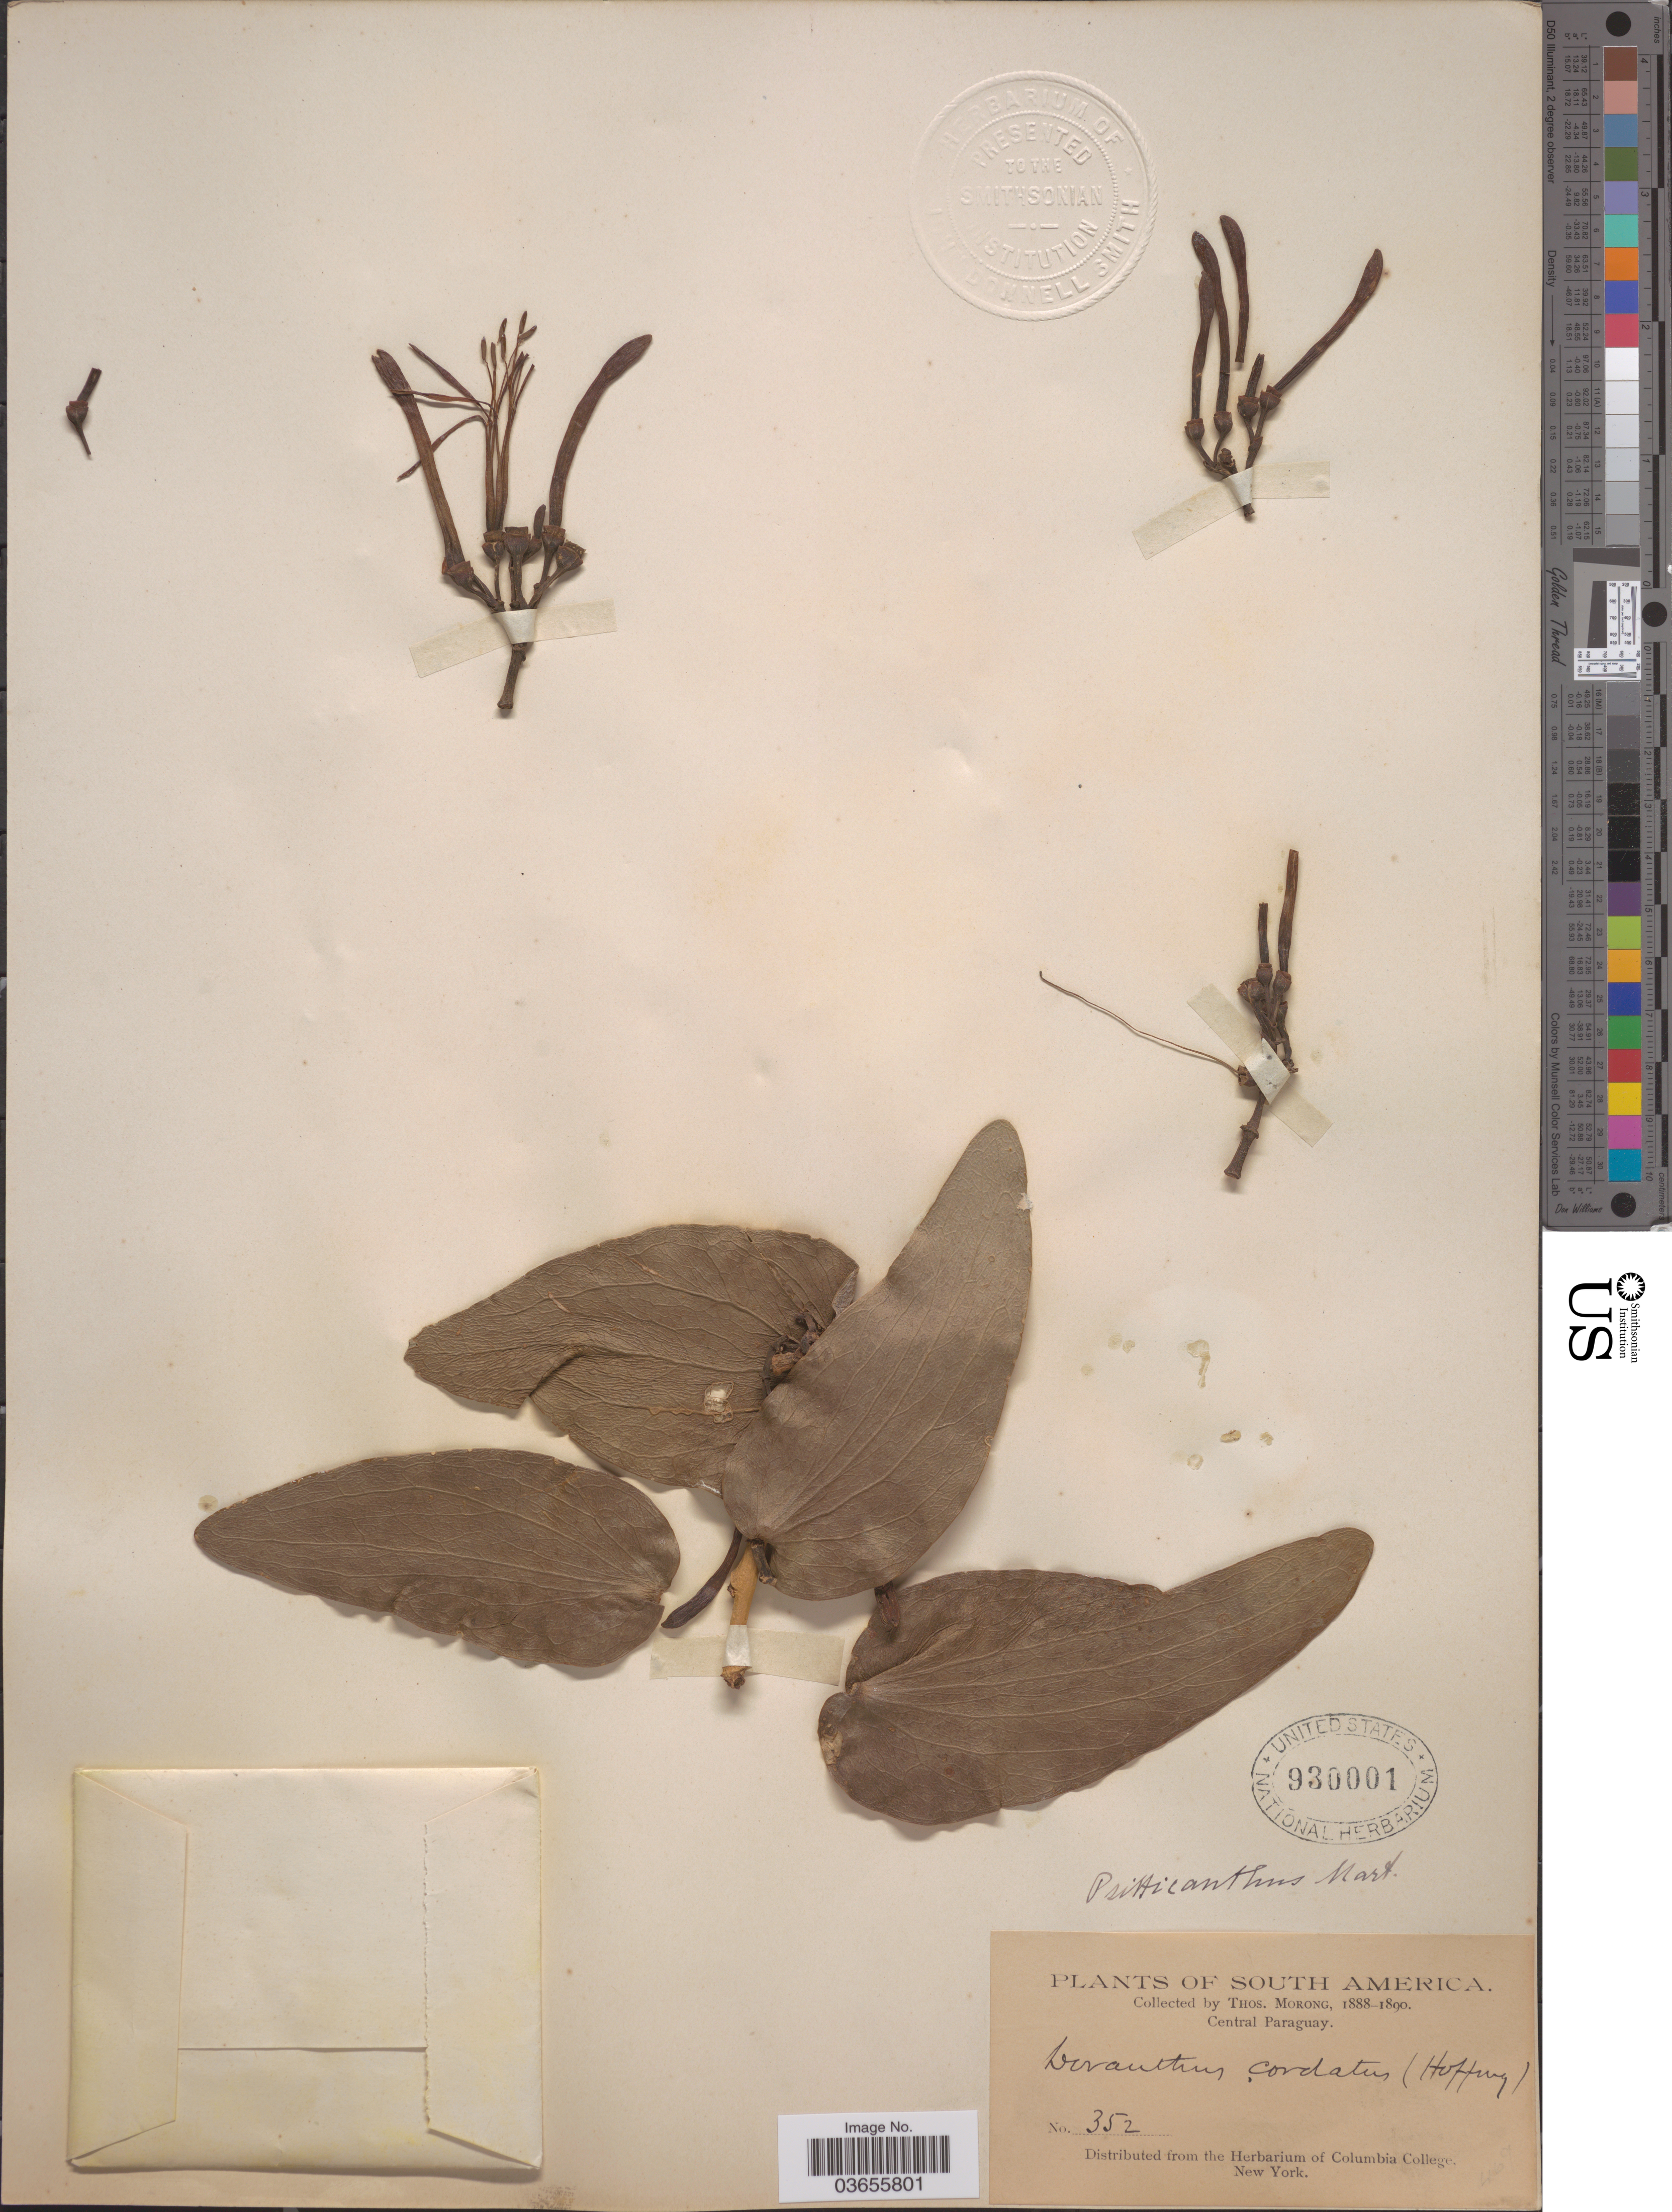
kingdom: Plantae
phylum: Tracheophyta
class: Magnoliopsida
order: Santalales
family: Loranthaceae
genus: Psittacanthus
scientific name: Psittacanthus cordatus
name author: (Hoffmanns.) Blume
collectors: ex herb. T. Morong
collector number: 352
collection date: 1888/1890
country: Paraguay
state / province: Central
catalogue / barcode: US 930001